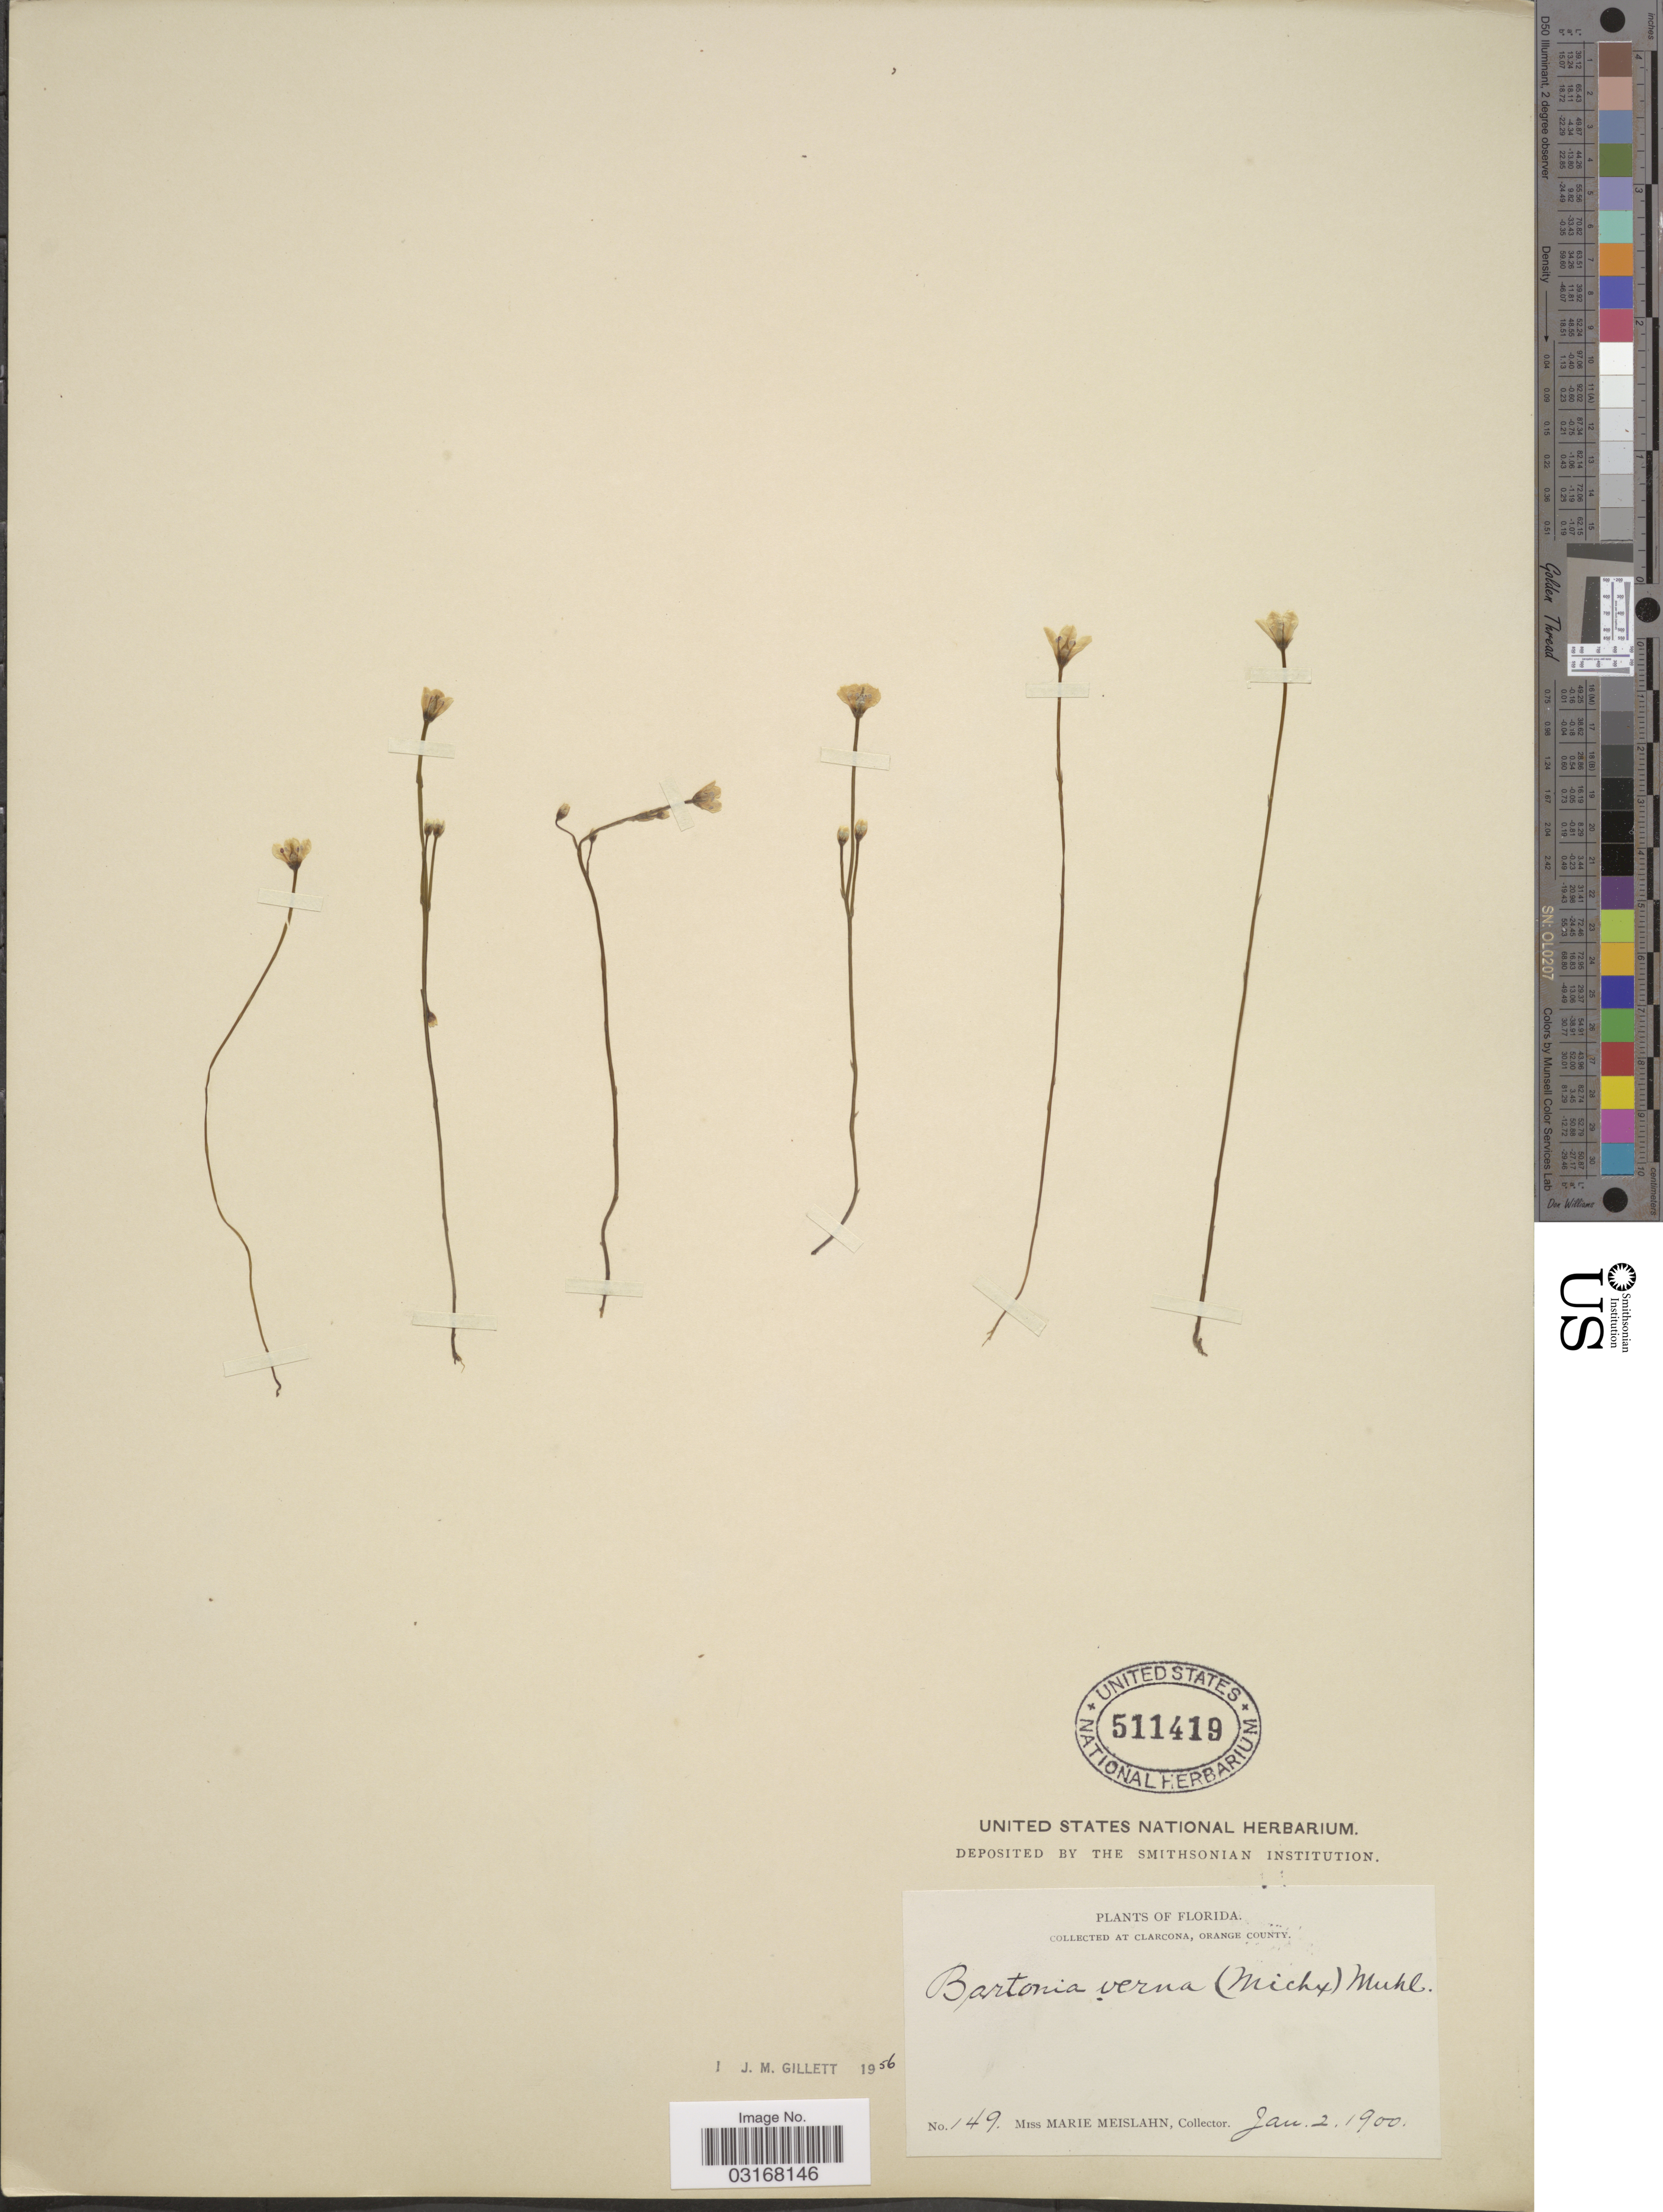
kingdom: Plantae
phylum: Tracheophyta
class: Magnoliopsida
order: Gentianales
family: Gentianaceae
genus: Bartonia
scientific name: Bartonia verna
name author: Muhl. ex A. Gray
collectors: M. Meislahn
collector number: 149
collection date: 1900-01-02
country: United States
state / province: Florida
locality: Clarcona, Orange County.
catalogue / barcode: US 511419